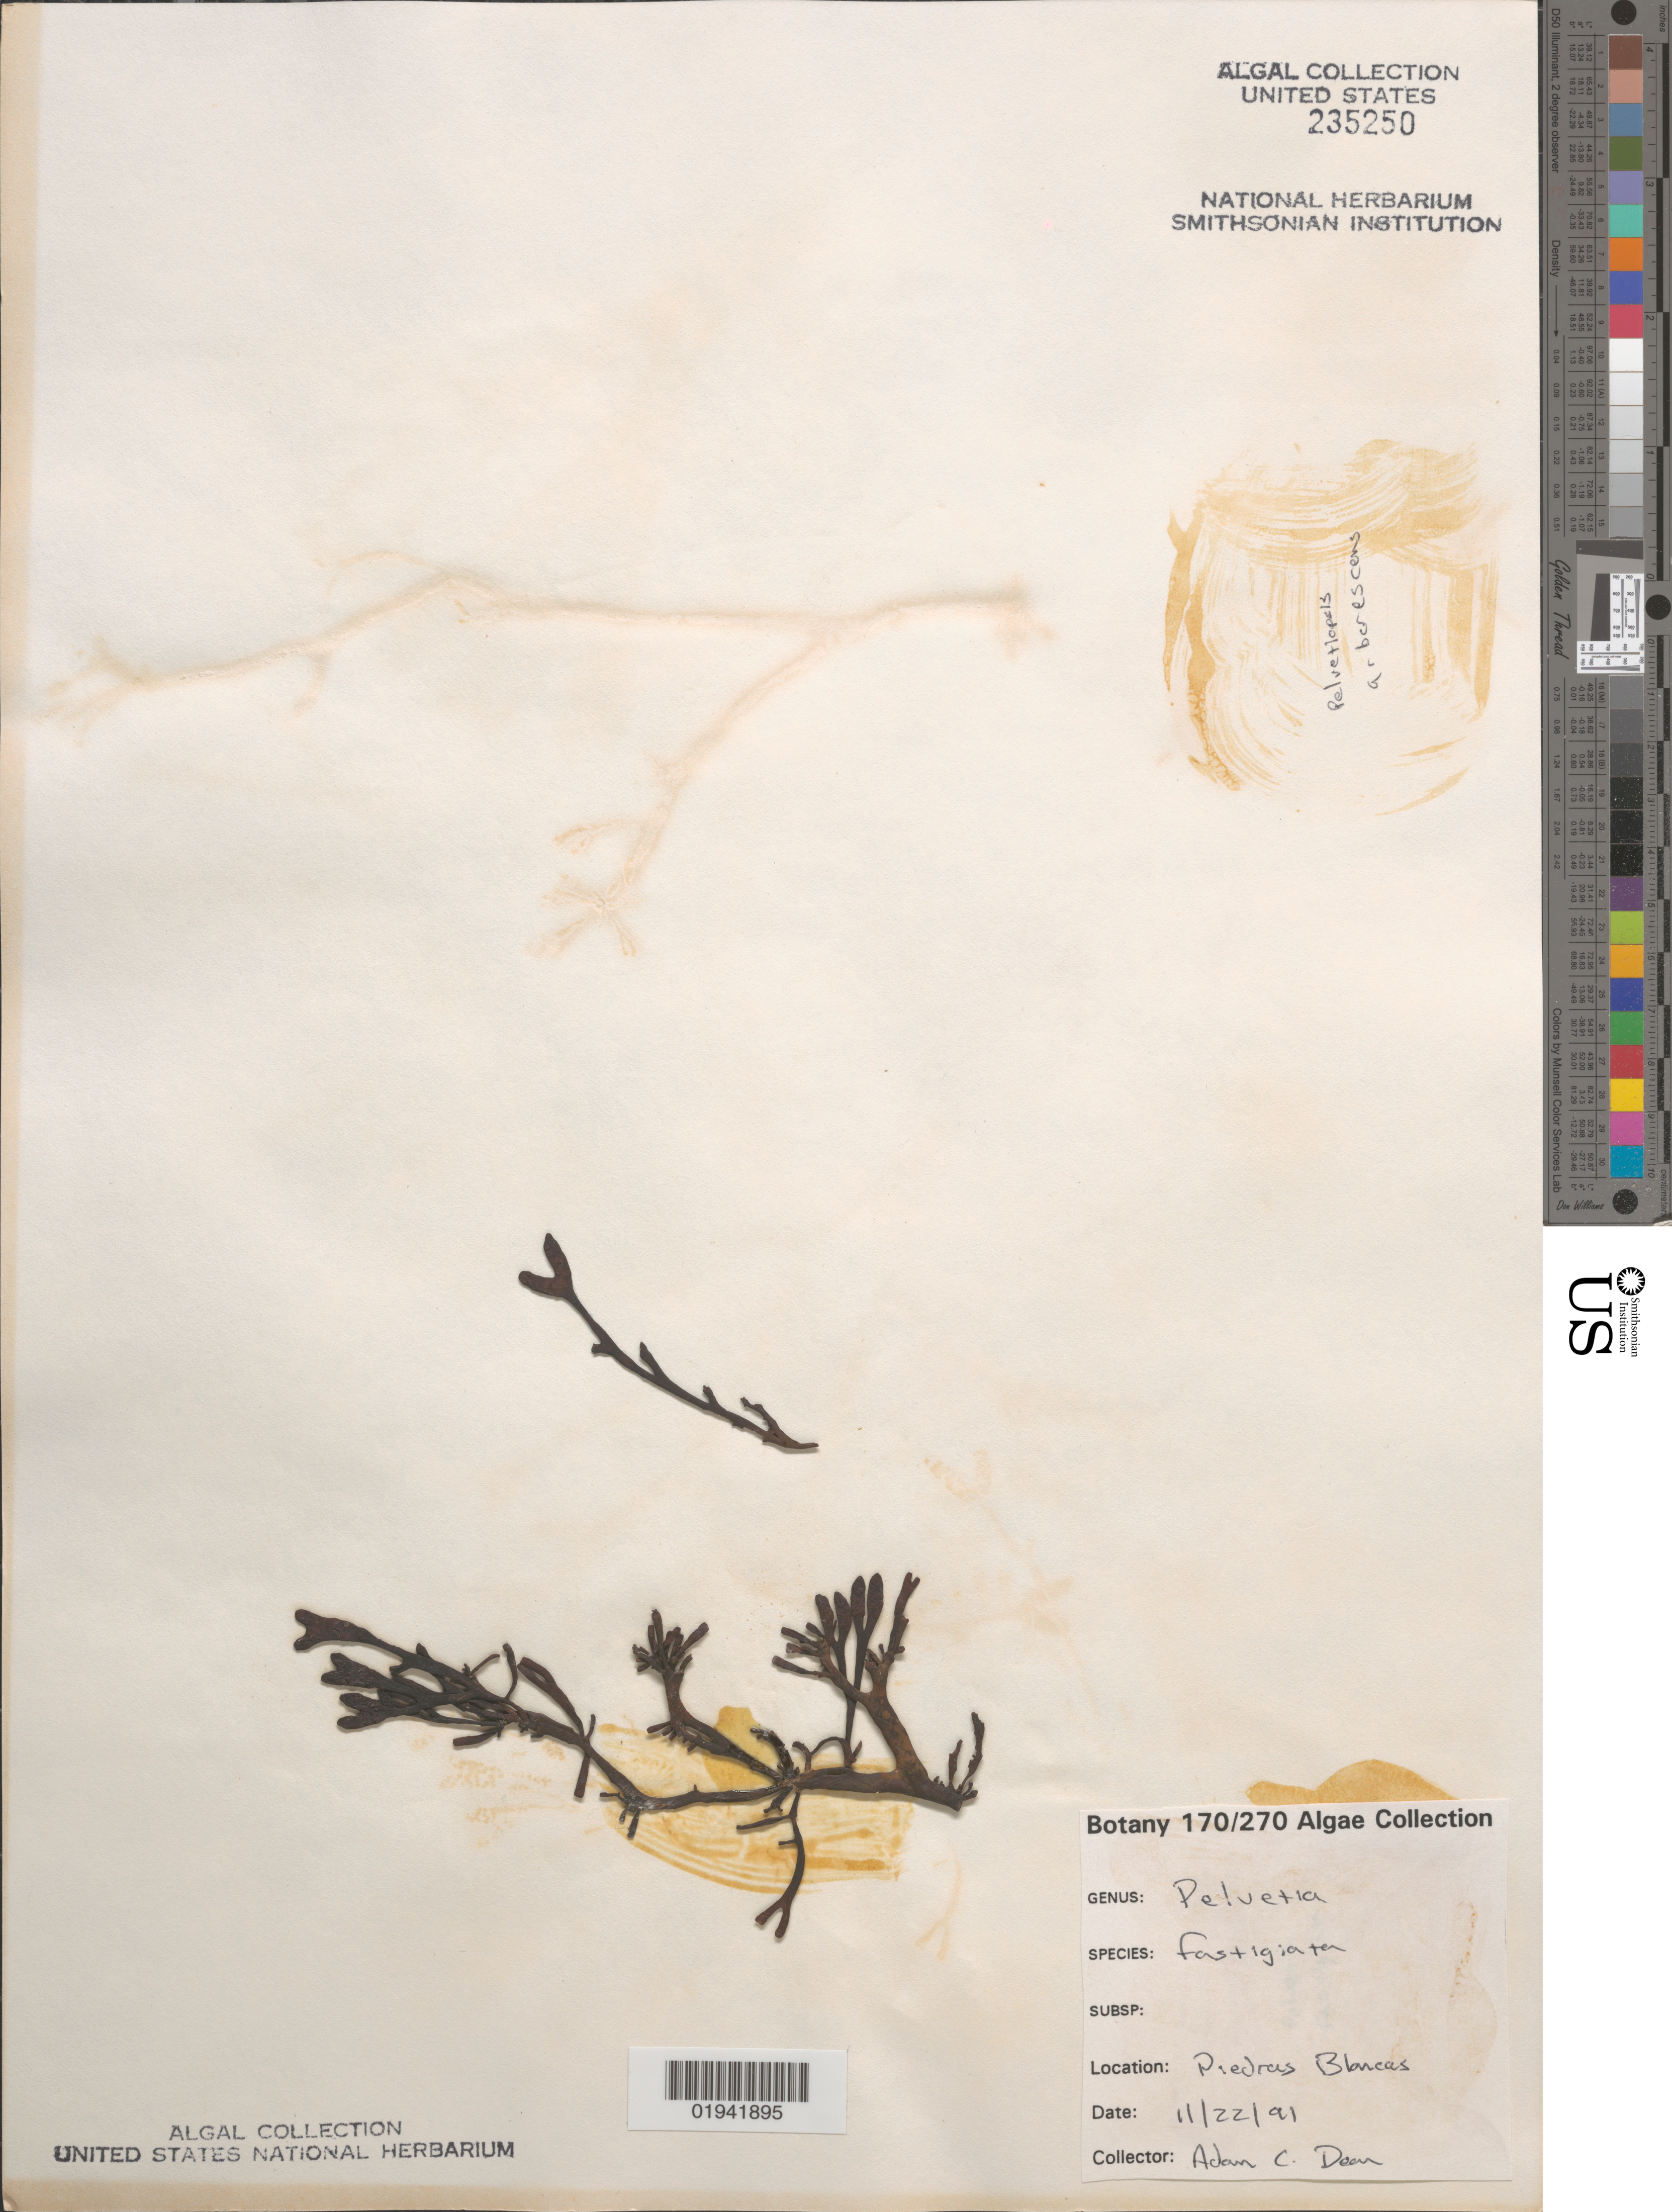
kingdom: Chromista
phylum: Ochrophyta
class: Phaeophyceae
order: Fucales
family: Fucaceae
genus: Silvetia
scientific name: Silvetia compressa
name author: (J. Agardh) E.A. Serrão et al.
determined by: Algae name updating Project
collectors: A. Dean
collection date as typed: Transcribed d/m/y: 22/11/91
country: United States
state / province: California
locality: Piedras Blancas.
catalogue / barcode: US 235250